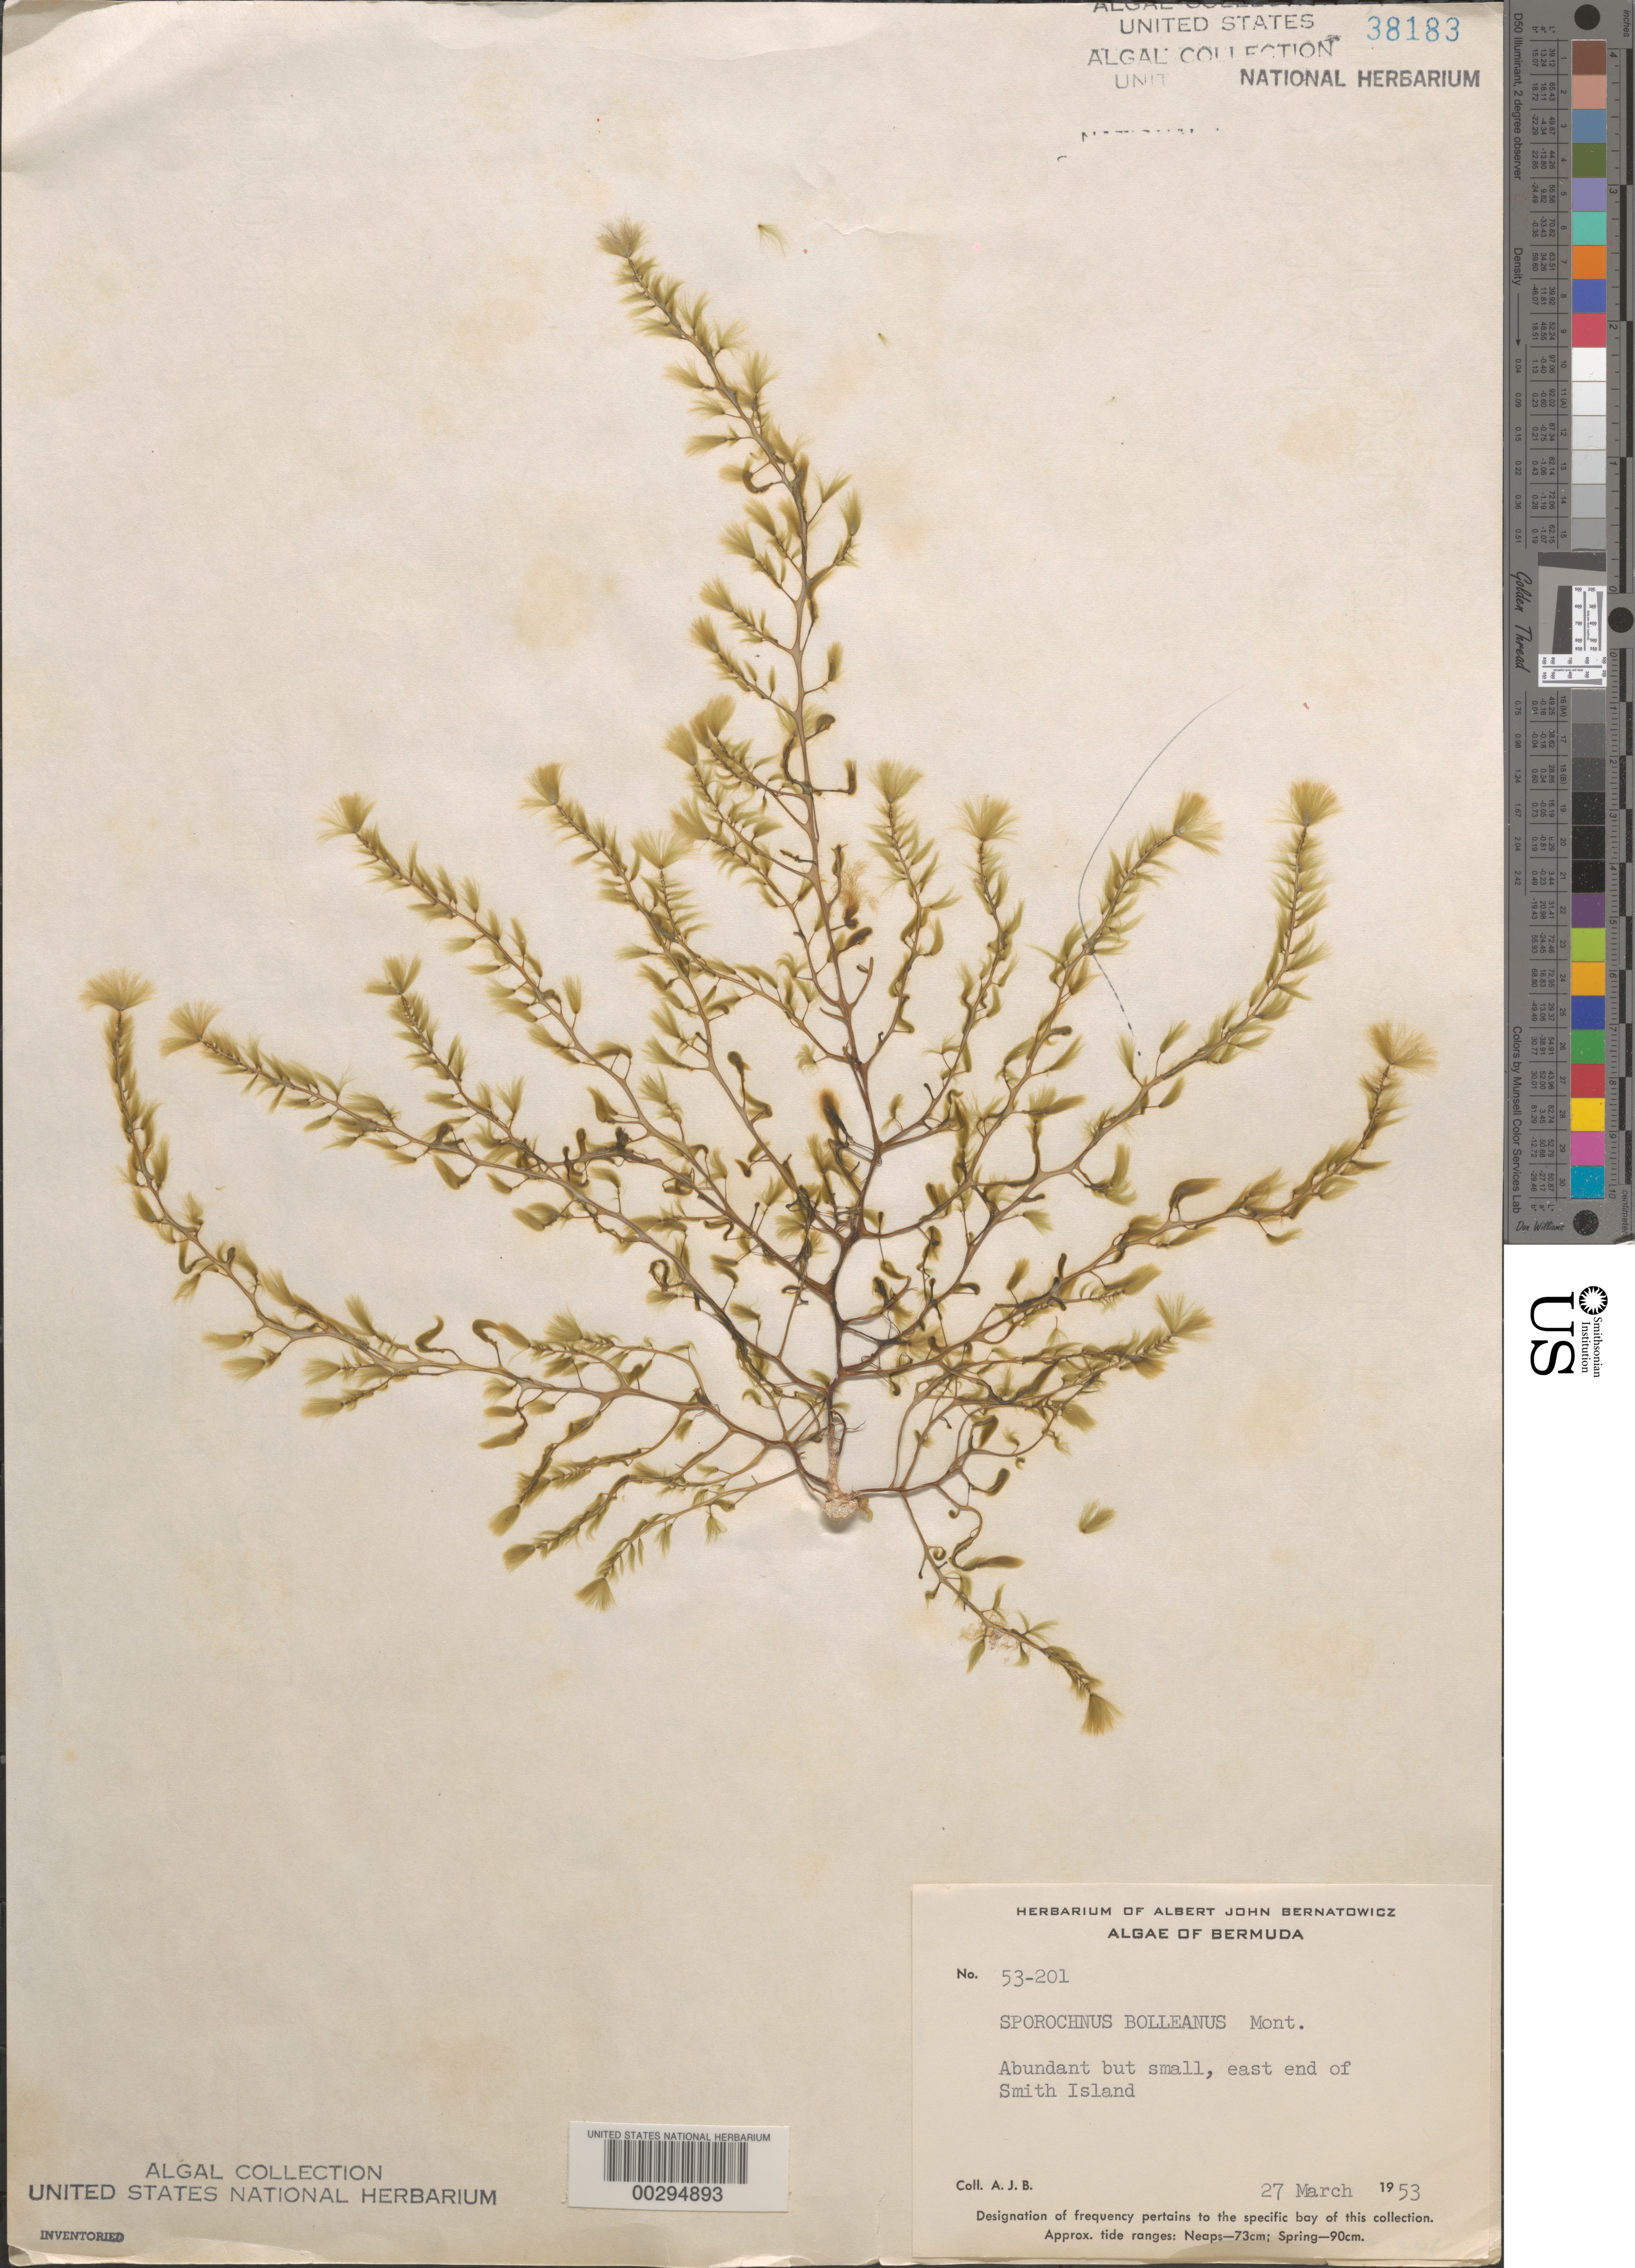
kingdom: Chromista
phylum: Ochrophyta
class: Phaeophyceae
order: Sporochnales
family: Sporochnaceae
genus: Sporochnus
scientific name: Sporochnus bolleanus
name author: Mont.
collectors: A. Bernatowicz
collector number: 53-201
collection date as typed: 27 Mar 1953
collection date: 1953-03-27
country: Bermuda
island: Smith's Island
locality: East end of Smith's Island (Smith Island)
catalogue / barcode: US 38183